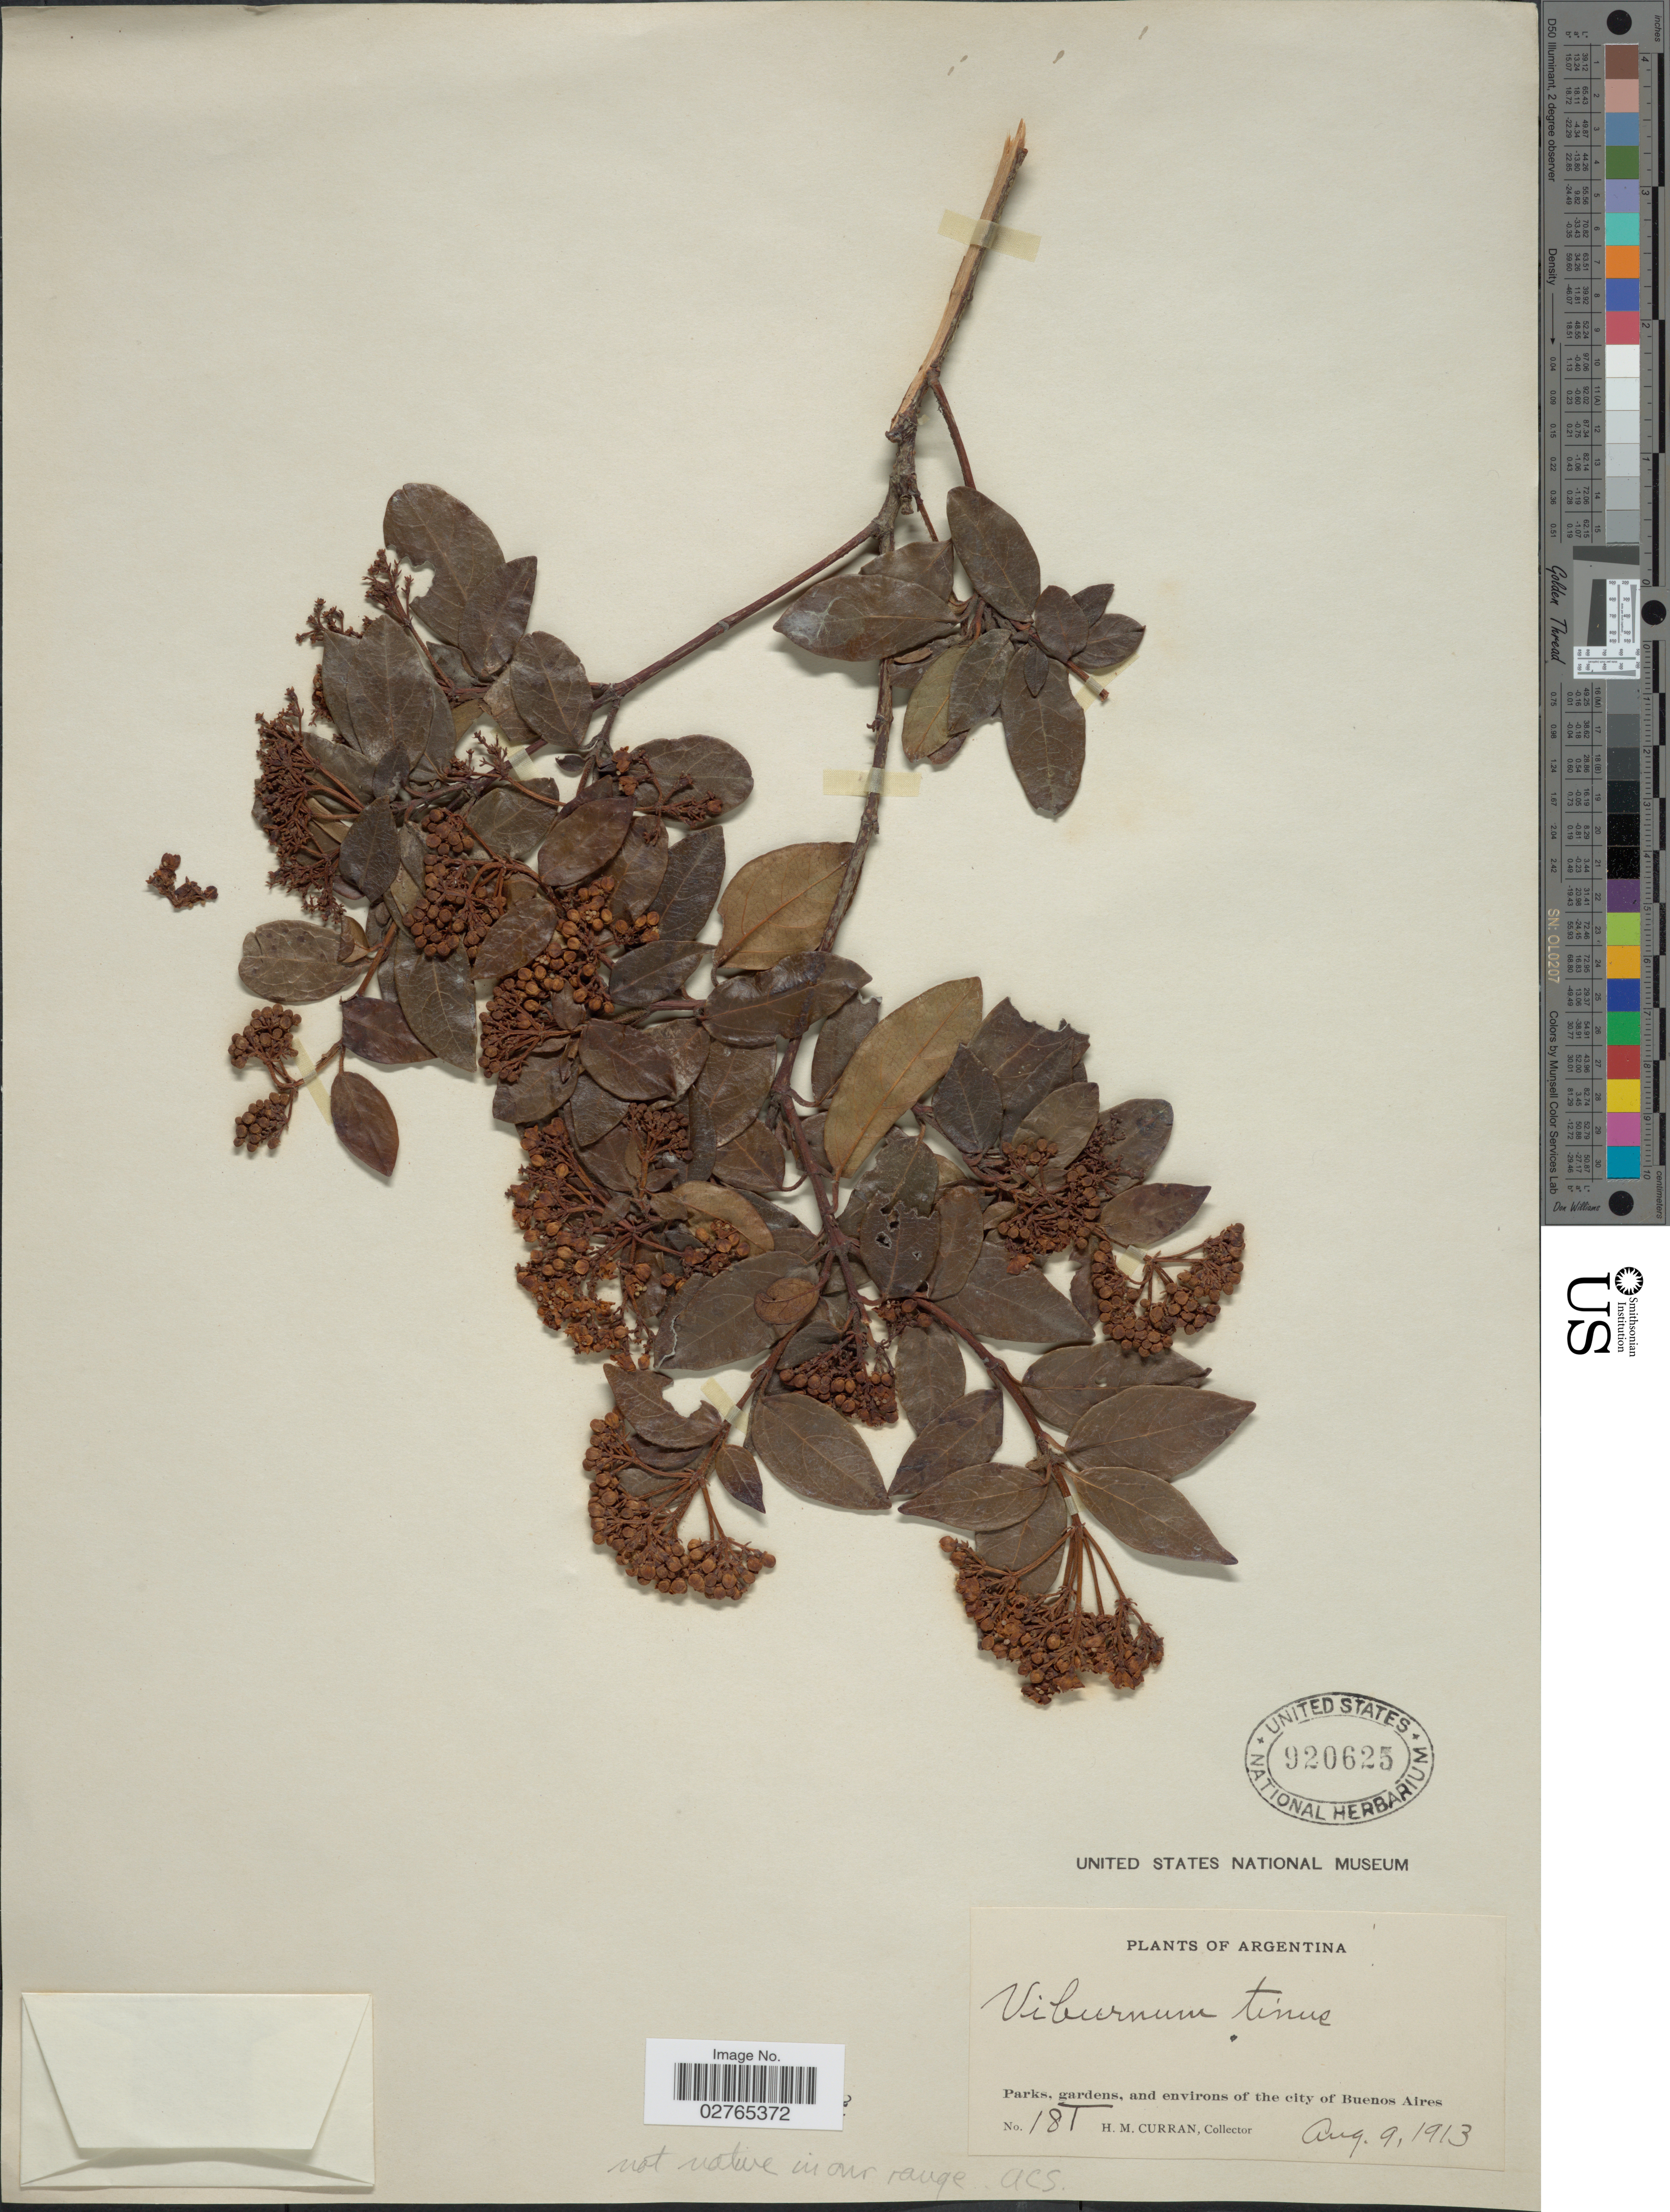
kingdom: Plantae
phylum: Tracheophyta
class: Magnoliopsida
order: Dipsacales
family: Viburnaceae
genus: Viburnum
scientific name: Viburnum tinus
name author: L.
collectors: H. M. Curran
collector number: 18T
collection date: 1913-08-09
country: Argentina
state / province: Buenos Aires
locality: Parks, gardens, and environs of the city of Buenos Aires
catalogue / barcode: US 920625